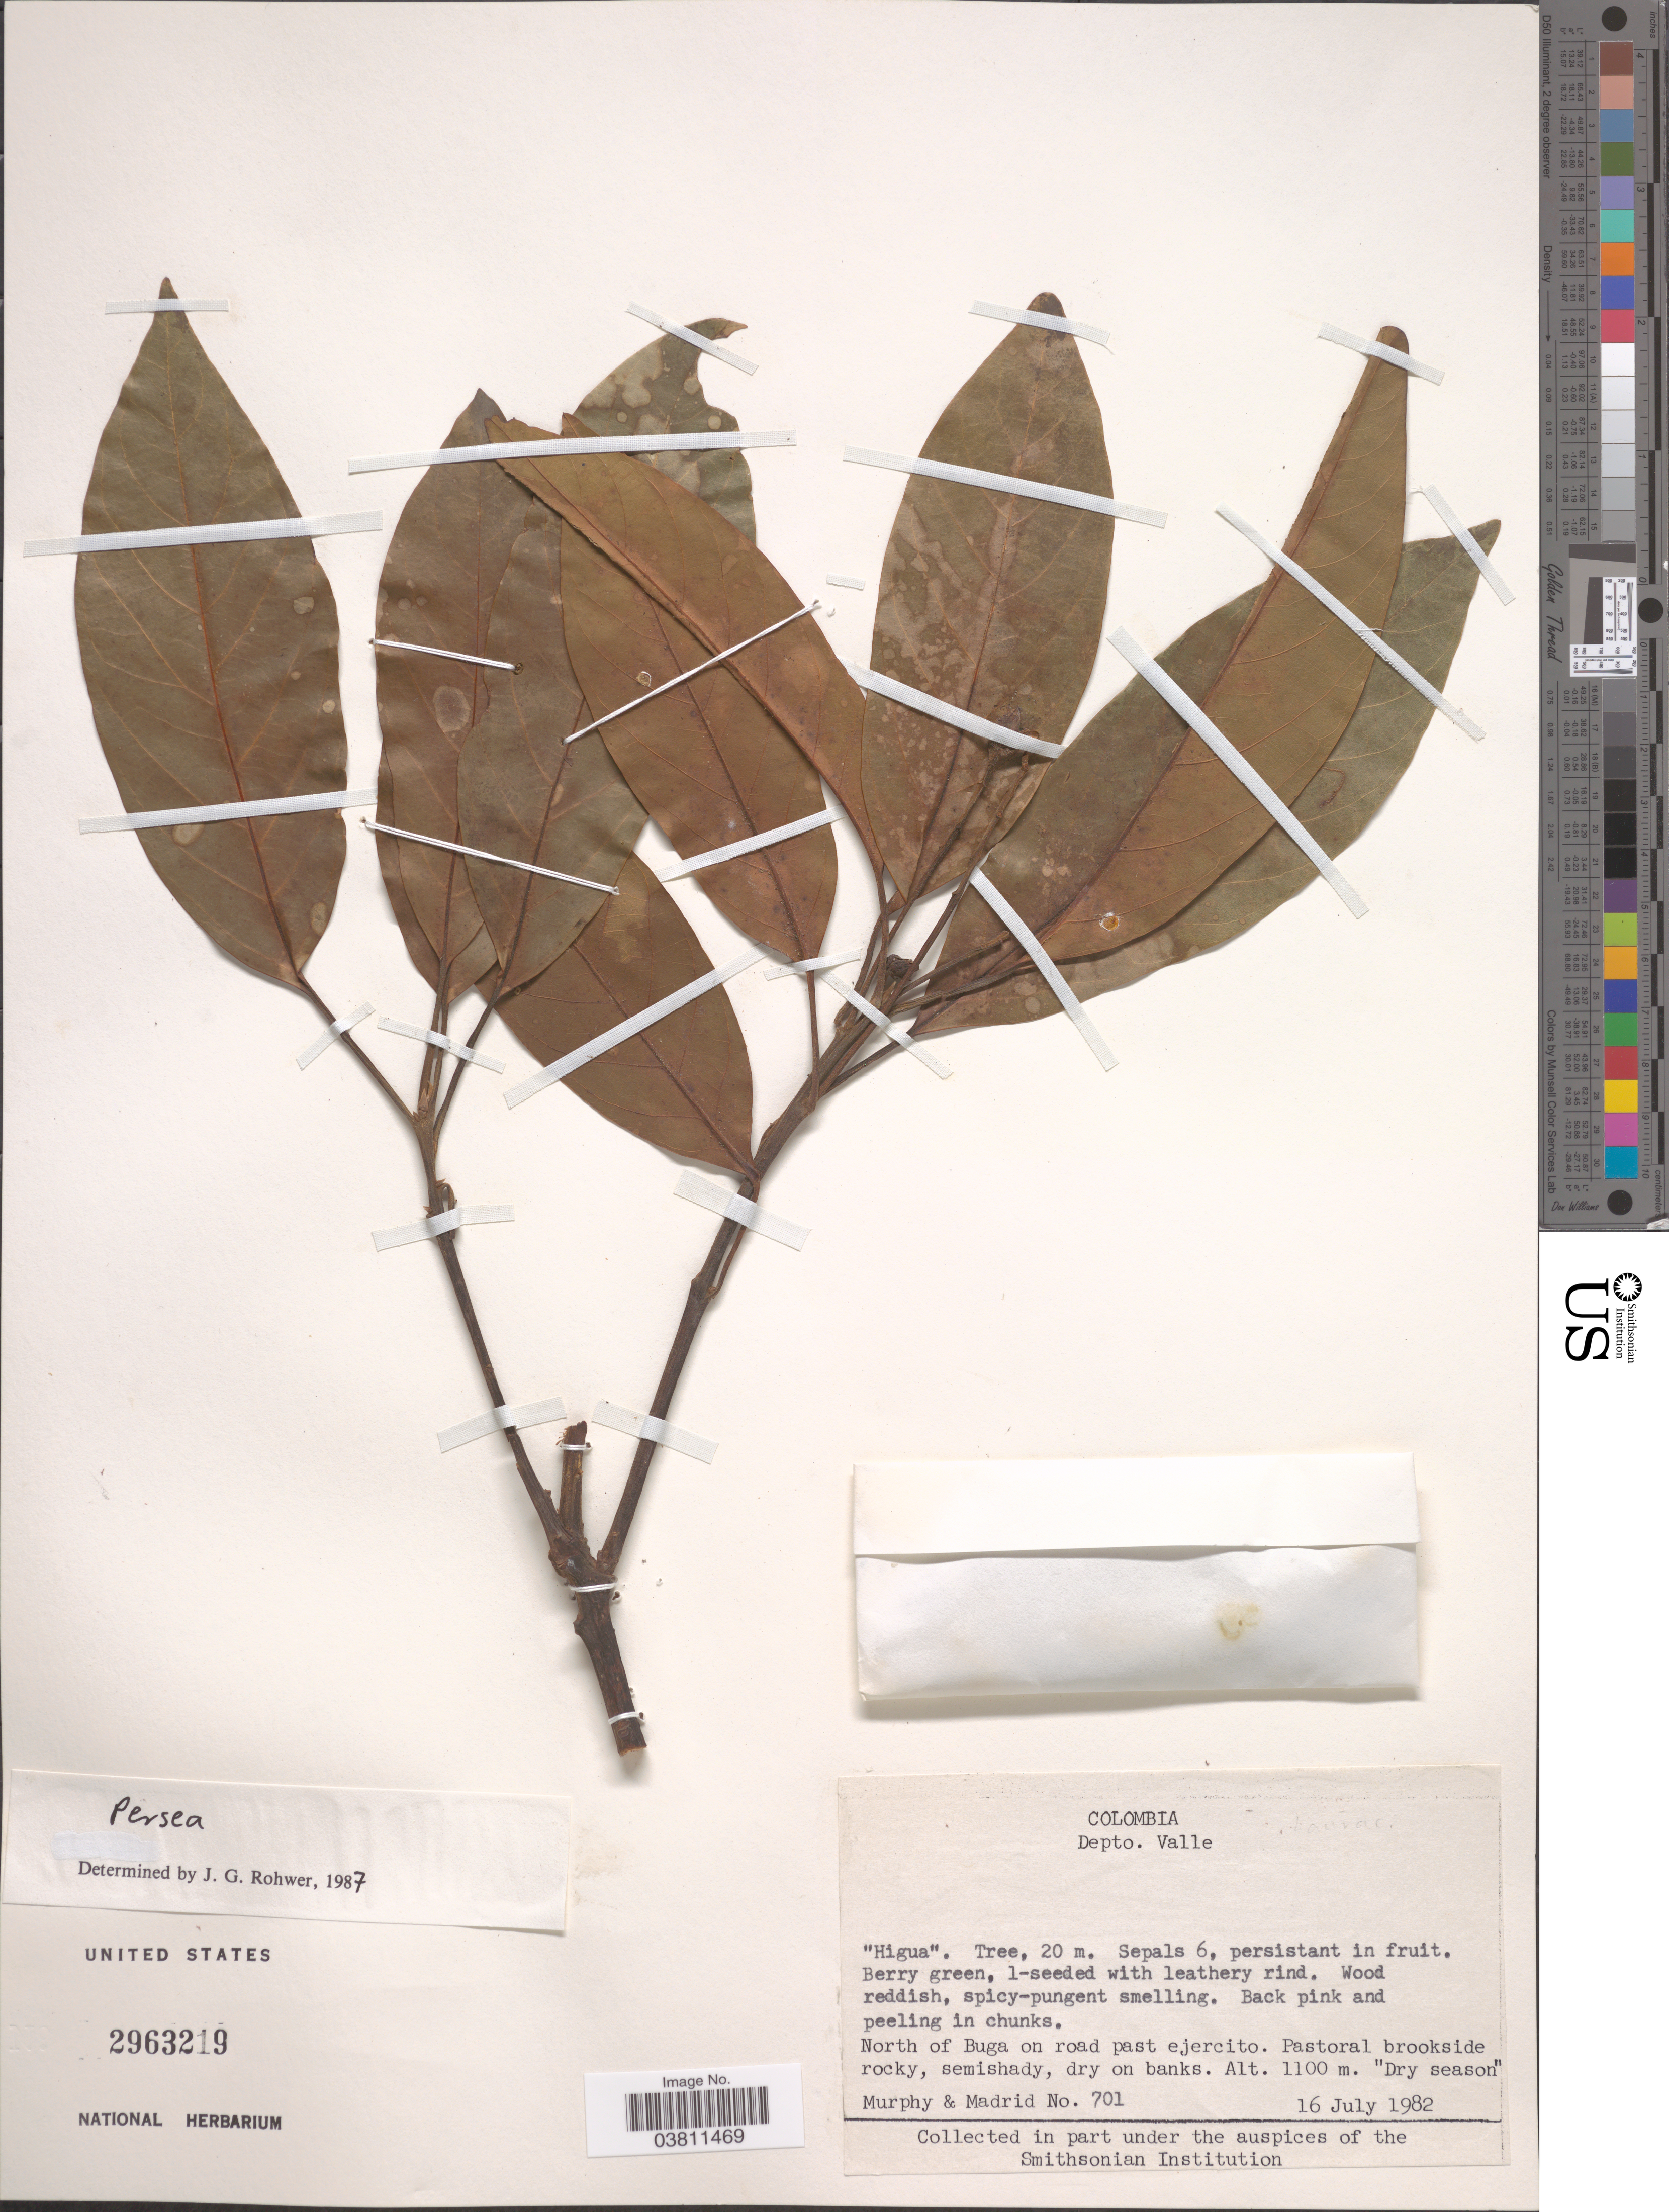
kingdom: Plantae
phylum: Tracheophyta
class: Magnoliopsida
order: Laurales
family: Lauraceae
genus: Persea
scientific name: Persea sp.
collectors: -. Murphy & -. Madrid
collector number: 701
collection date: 1982-07-16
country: Colombia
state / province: Valle del Cauca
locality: Depto. Valle. North of Buga on road past ejercito. Pastoral brookside rocky, semishady, dry on banks.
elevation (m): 1100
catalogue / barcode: US 2963219